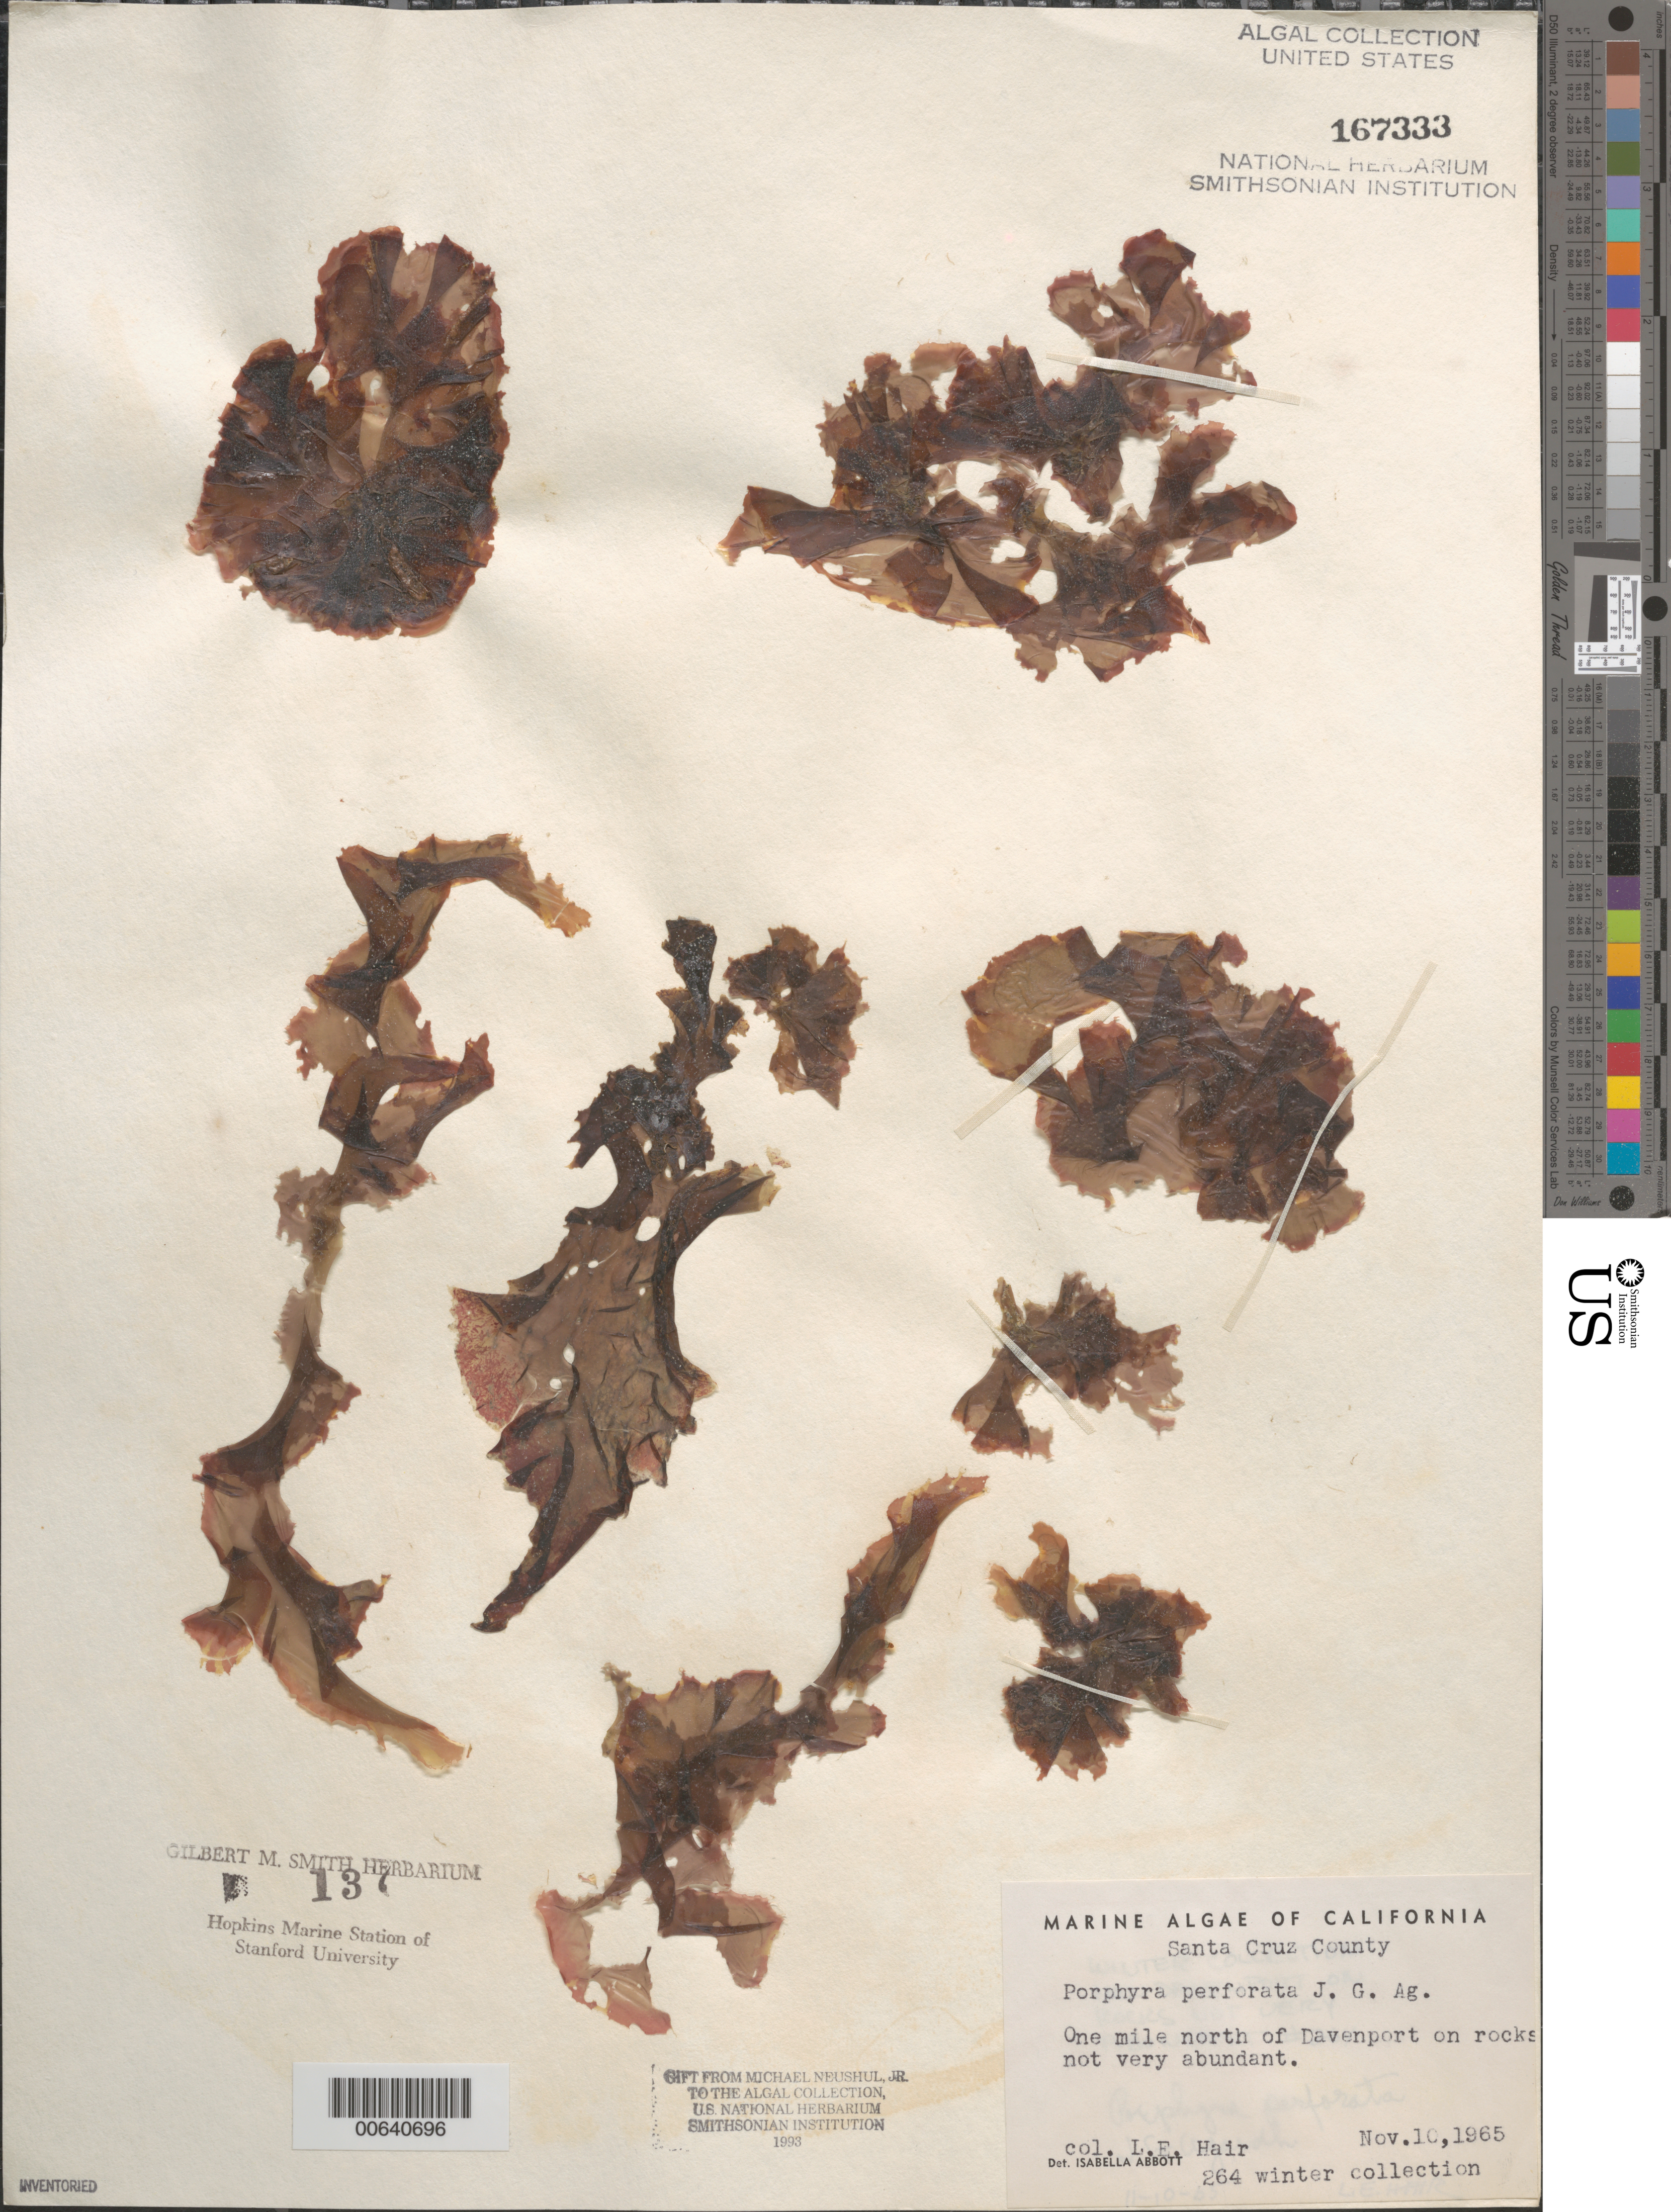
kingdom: Plantae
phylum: Rhodophyta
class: Bangiophyceae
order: Bangiales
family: Bangiaceae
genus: Pyropia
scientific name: Pyropia perforata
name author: (J. Agardh) S.C. Lindstrom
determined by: Algae name updating Project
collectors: L. Hair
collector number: LEH 264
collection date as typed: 10 Nov 1965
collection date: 1965-11-10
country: United States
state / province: California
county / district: Santa Cruz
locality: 1 mile north of Davenport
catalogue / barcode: US 167333